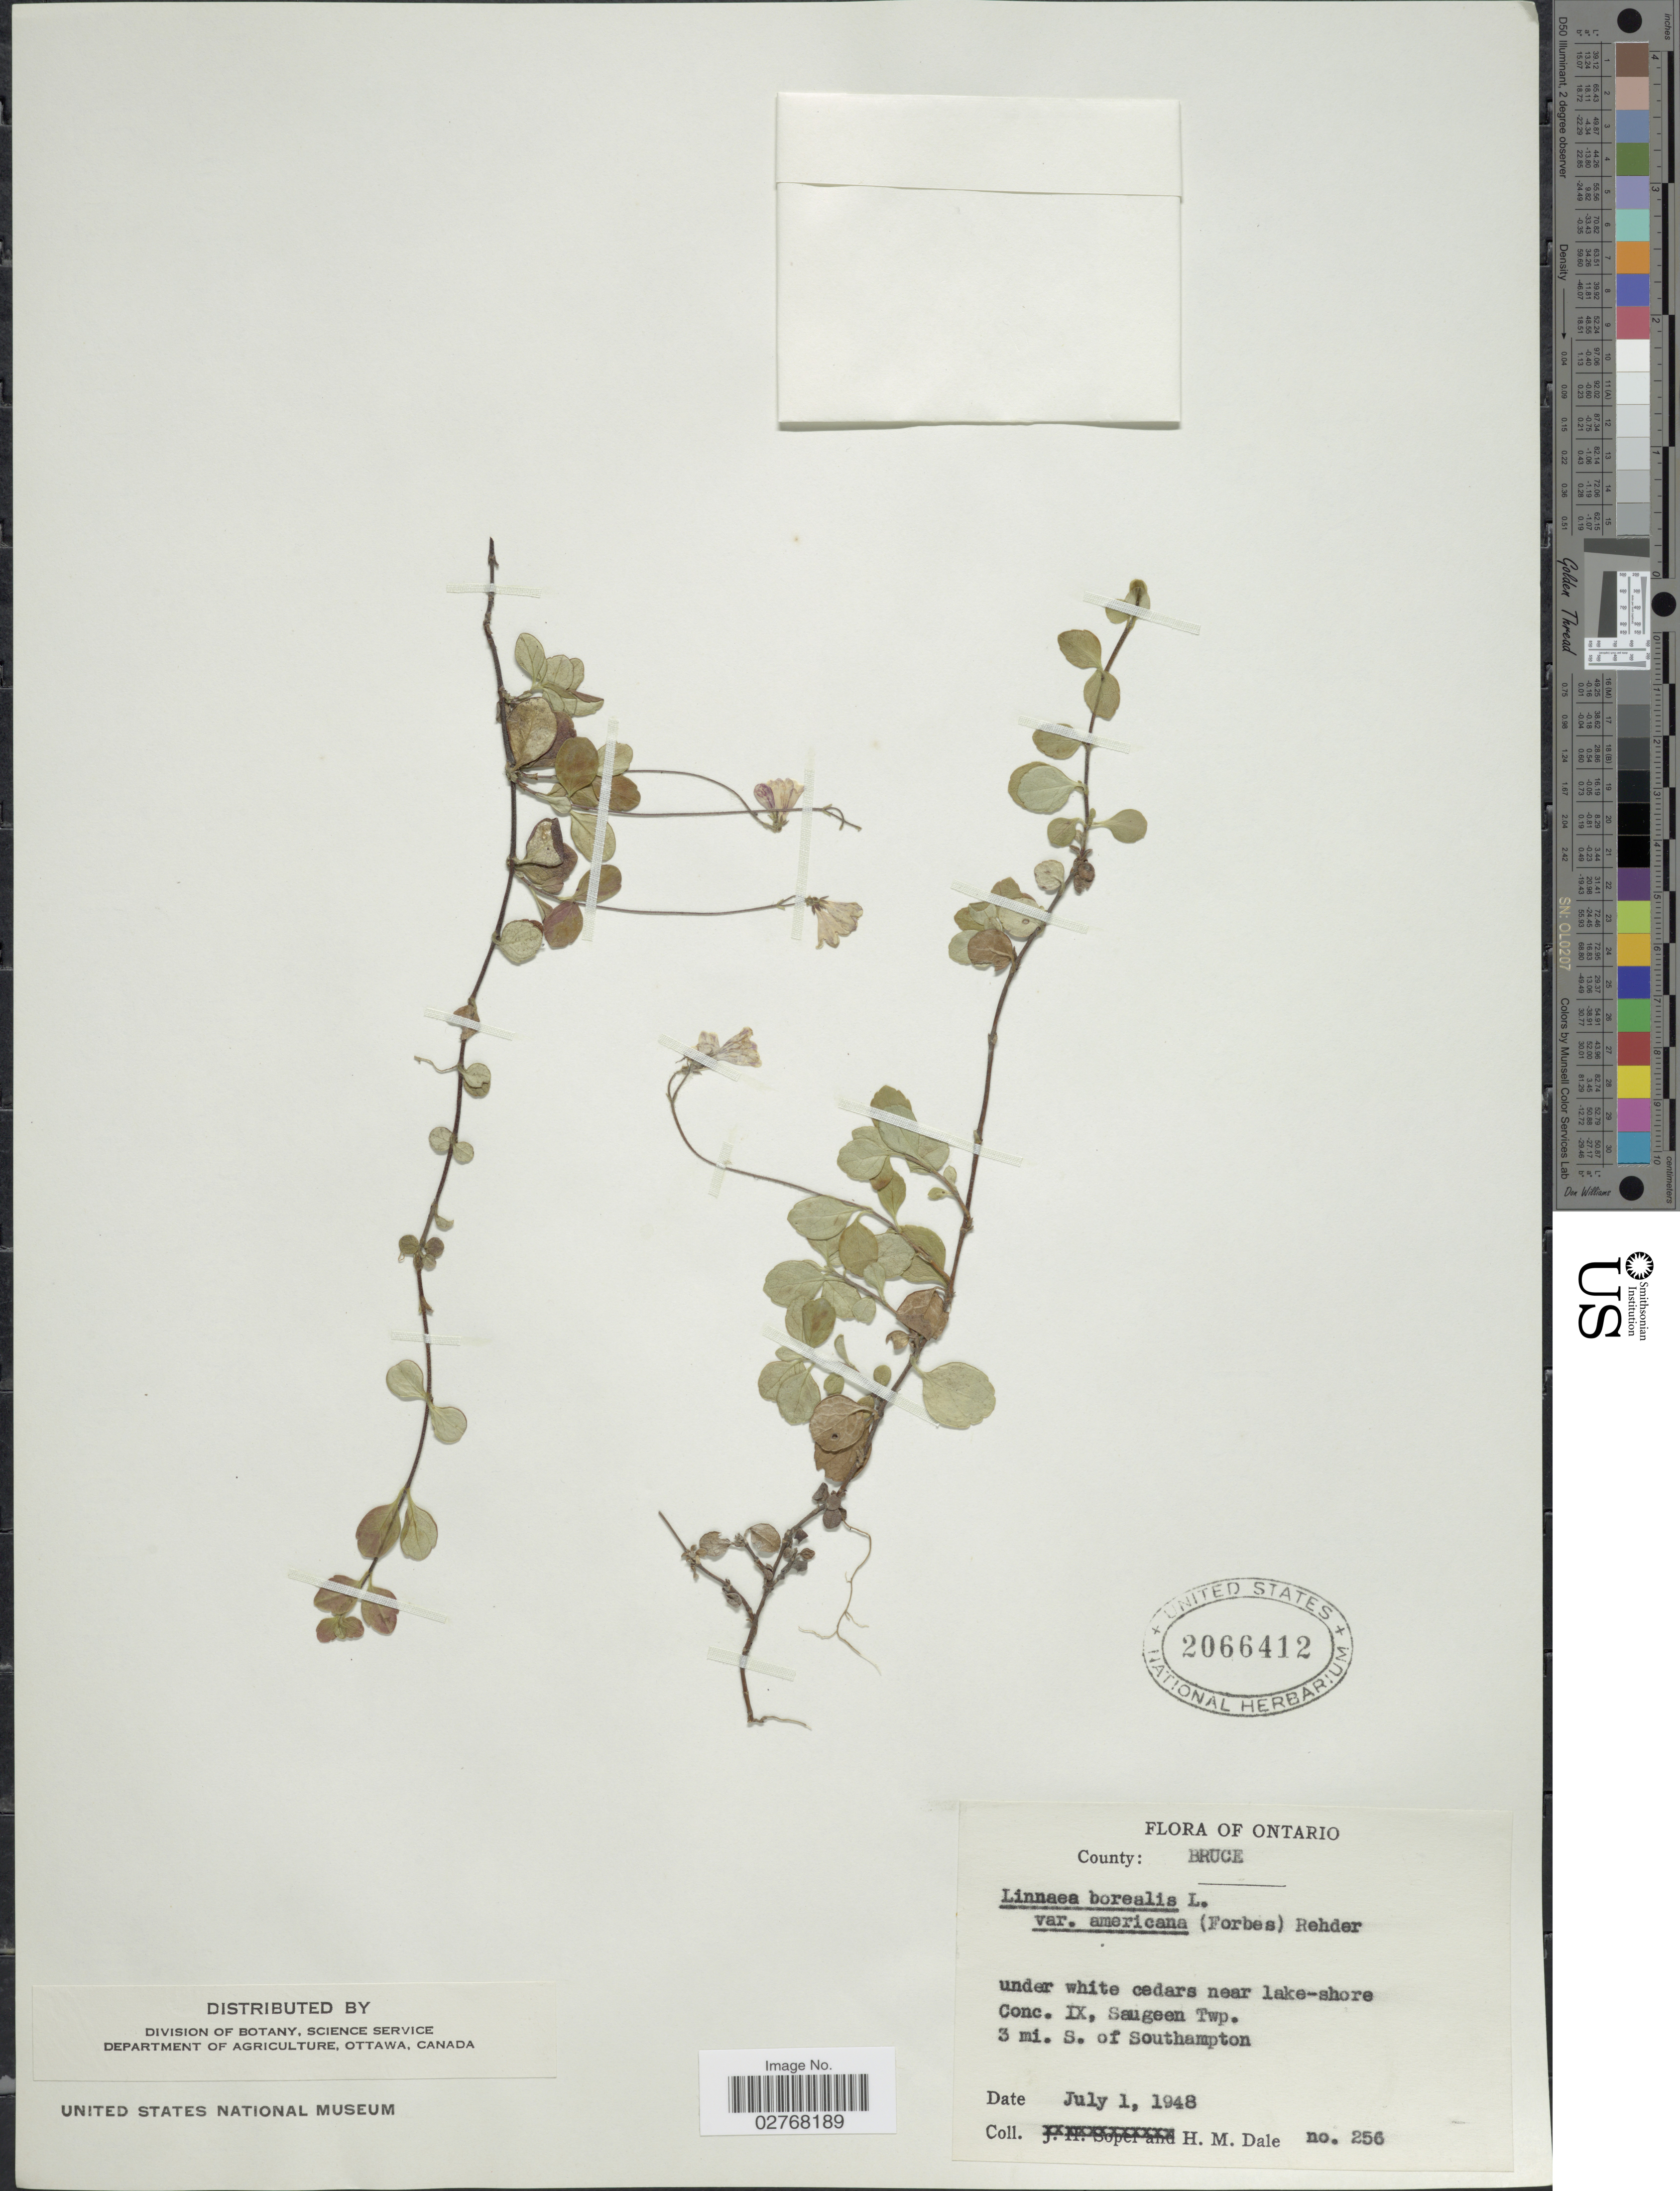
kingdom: Plantae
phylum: Tracheophyta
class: Magnoliopsida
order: Dipsacales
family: Caprifoliaceae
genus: Linnaea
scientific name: Linnaea borealis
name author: L.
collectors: H. M. Dale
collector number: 256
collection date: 1948-07-01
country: Canada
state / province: Ontario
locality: County: Bruce. Under white cedars near lake-shore. Conc. IX, Saugeen Twp. 3 mi. S. of Southampton.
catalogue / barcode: US 2066412